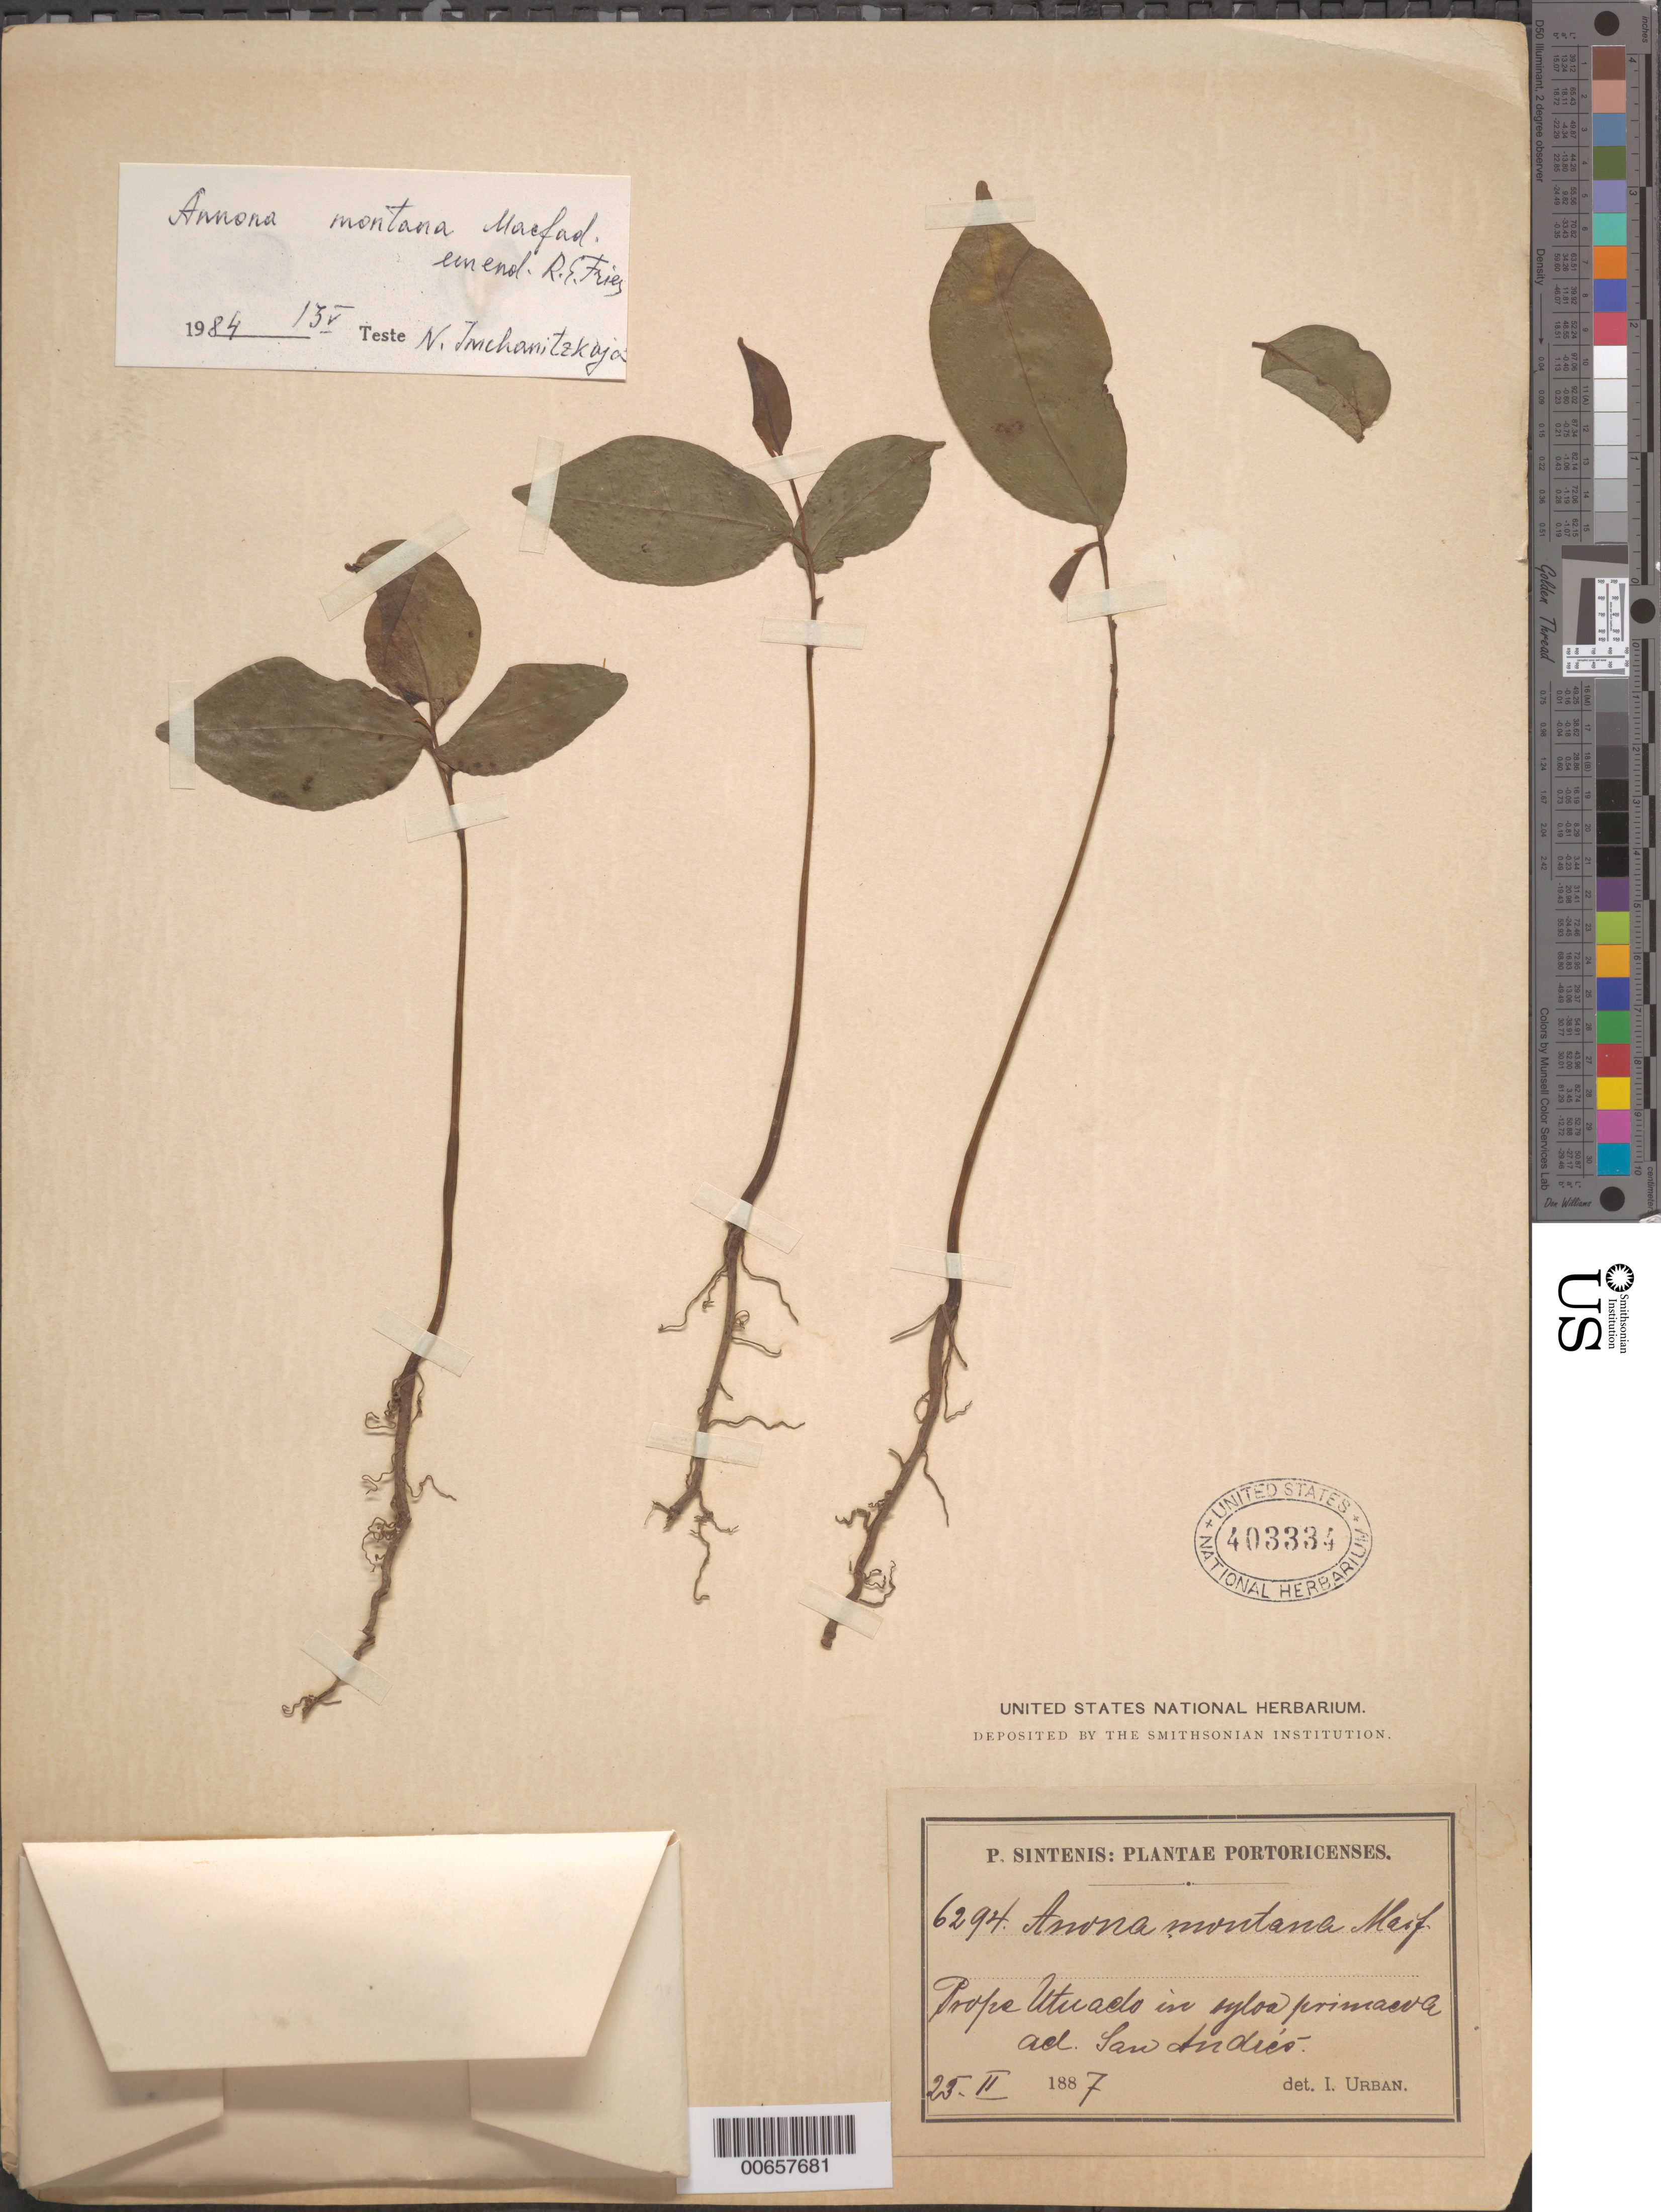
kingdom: Plantae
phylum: Tracheophyta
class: Magnoliopsida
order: Magnoliales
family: Annonaceae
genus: Annona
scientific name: Annona montana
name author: Macfad.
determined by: McCharitzkaja, N.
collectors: P. Sintenis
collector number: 6294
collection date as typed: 23 Feb 1887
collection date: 1887-02-23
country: Puerto Rico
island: Greater Antilles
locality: Prope Utaudo in sylva primaeva ad law Andies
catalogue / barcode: US 403334